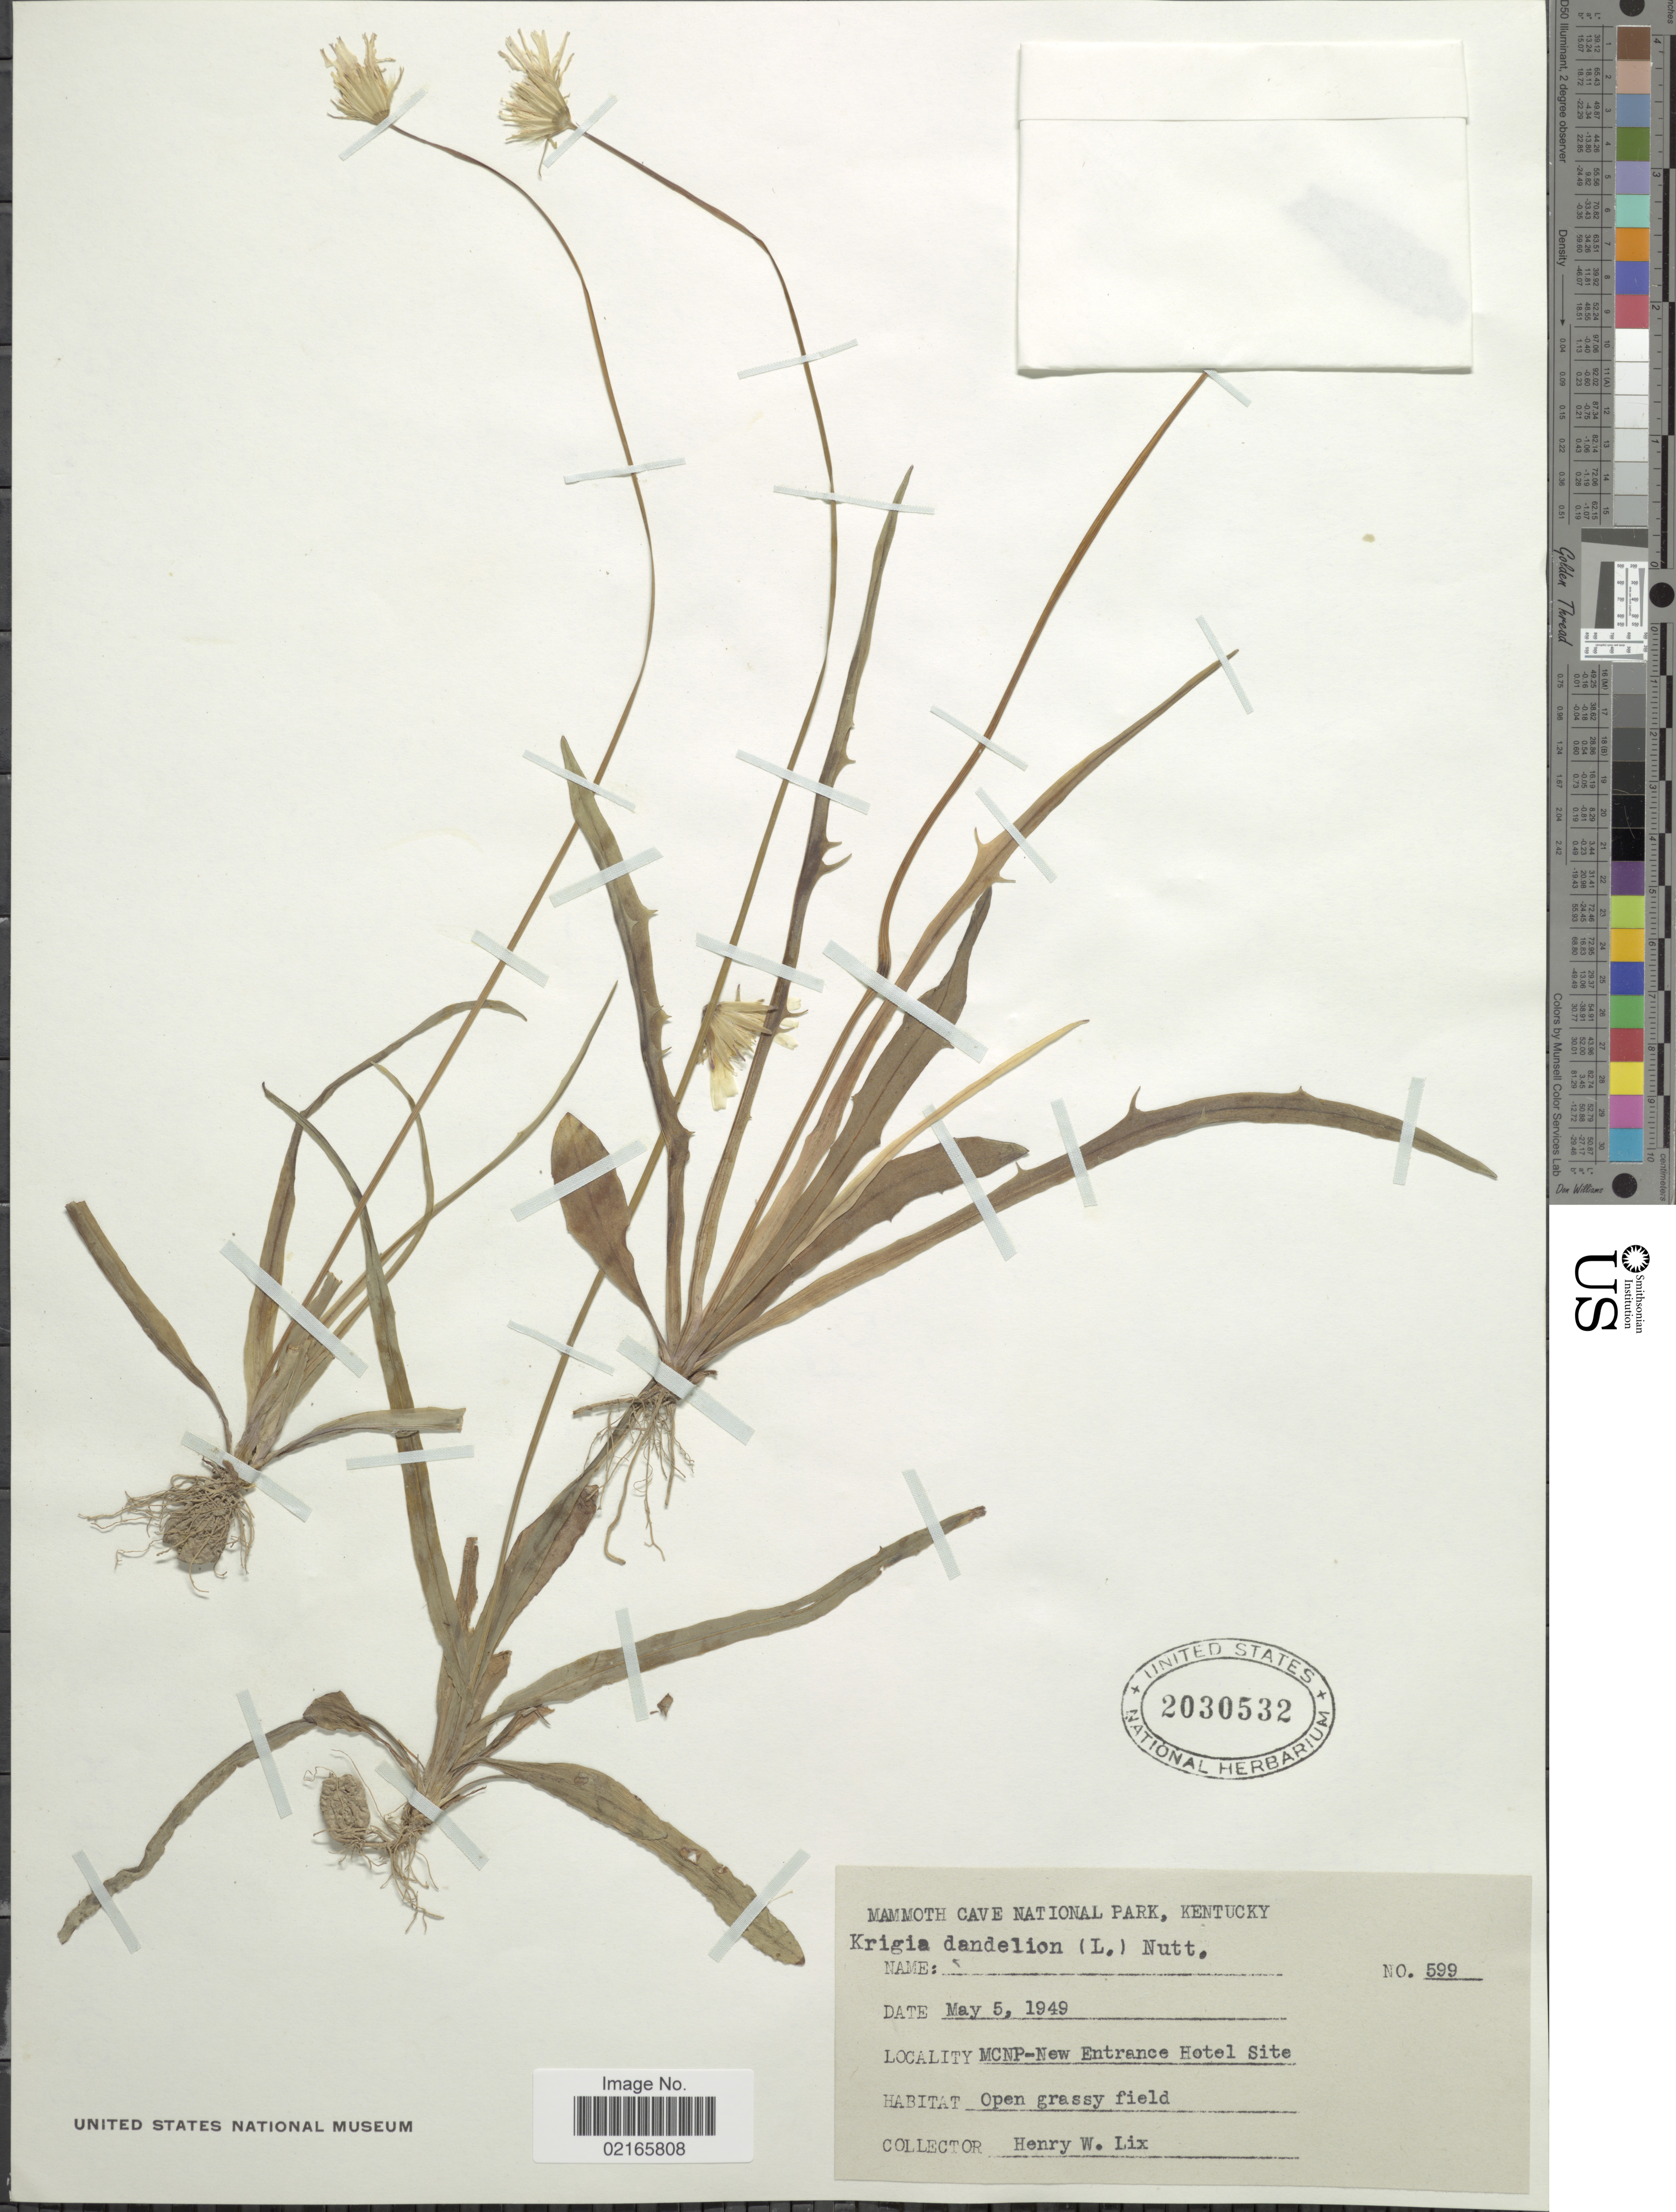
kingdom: Plantae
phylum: Tracheophyta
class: Magnoliopsida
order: Asterales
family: Asteraceae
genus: Krigia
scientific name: Krigia dandelion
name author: (L.) Nutt.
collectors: H. W. Lix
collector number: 599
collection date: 1949-05-05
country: United States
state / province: Kentucky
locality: Mammoth Cave National Park, MCNP-New Entrance Hotel Site, open grassy field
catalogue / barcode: US 2030532